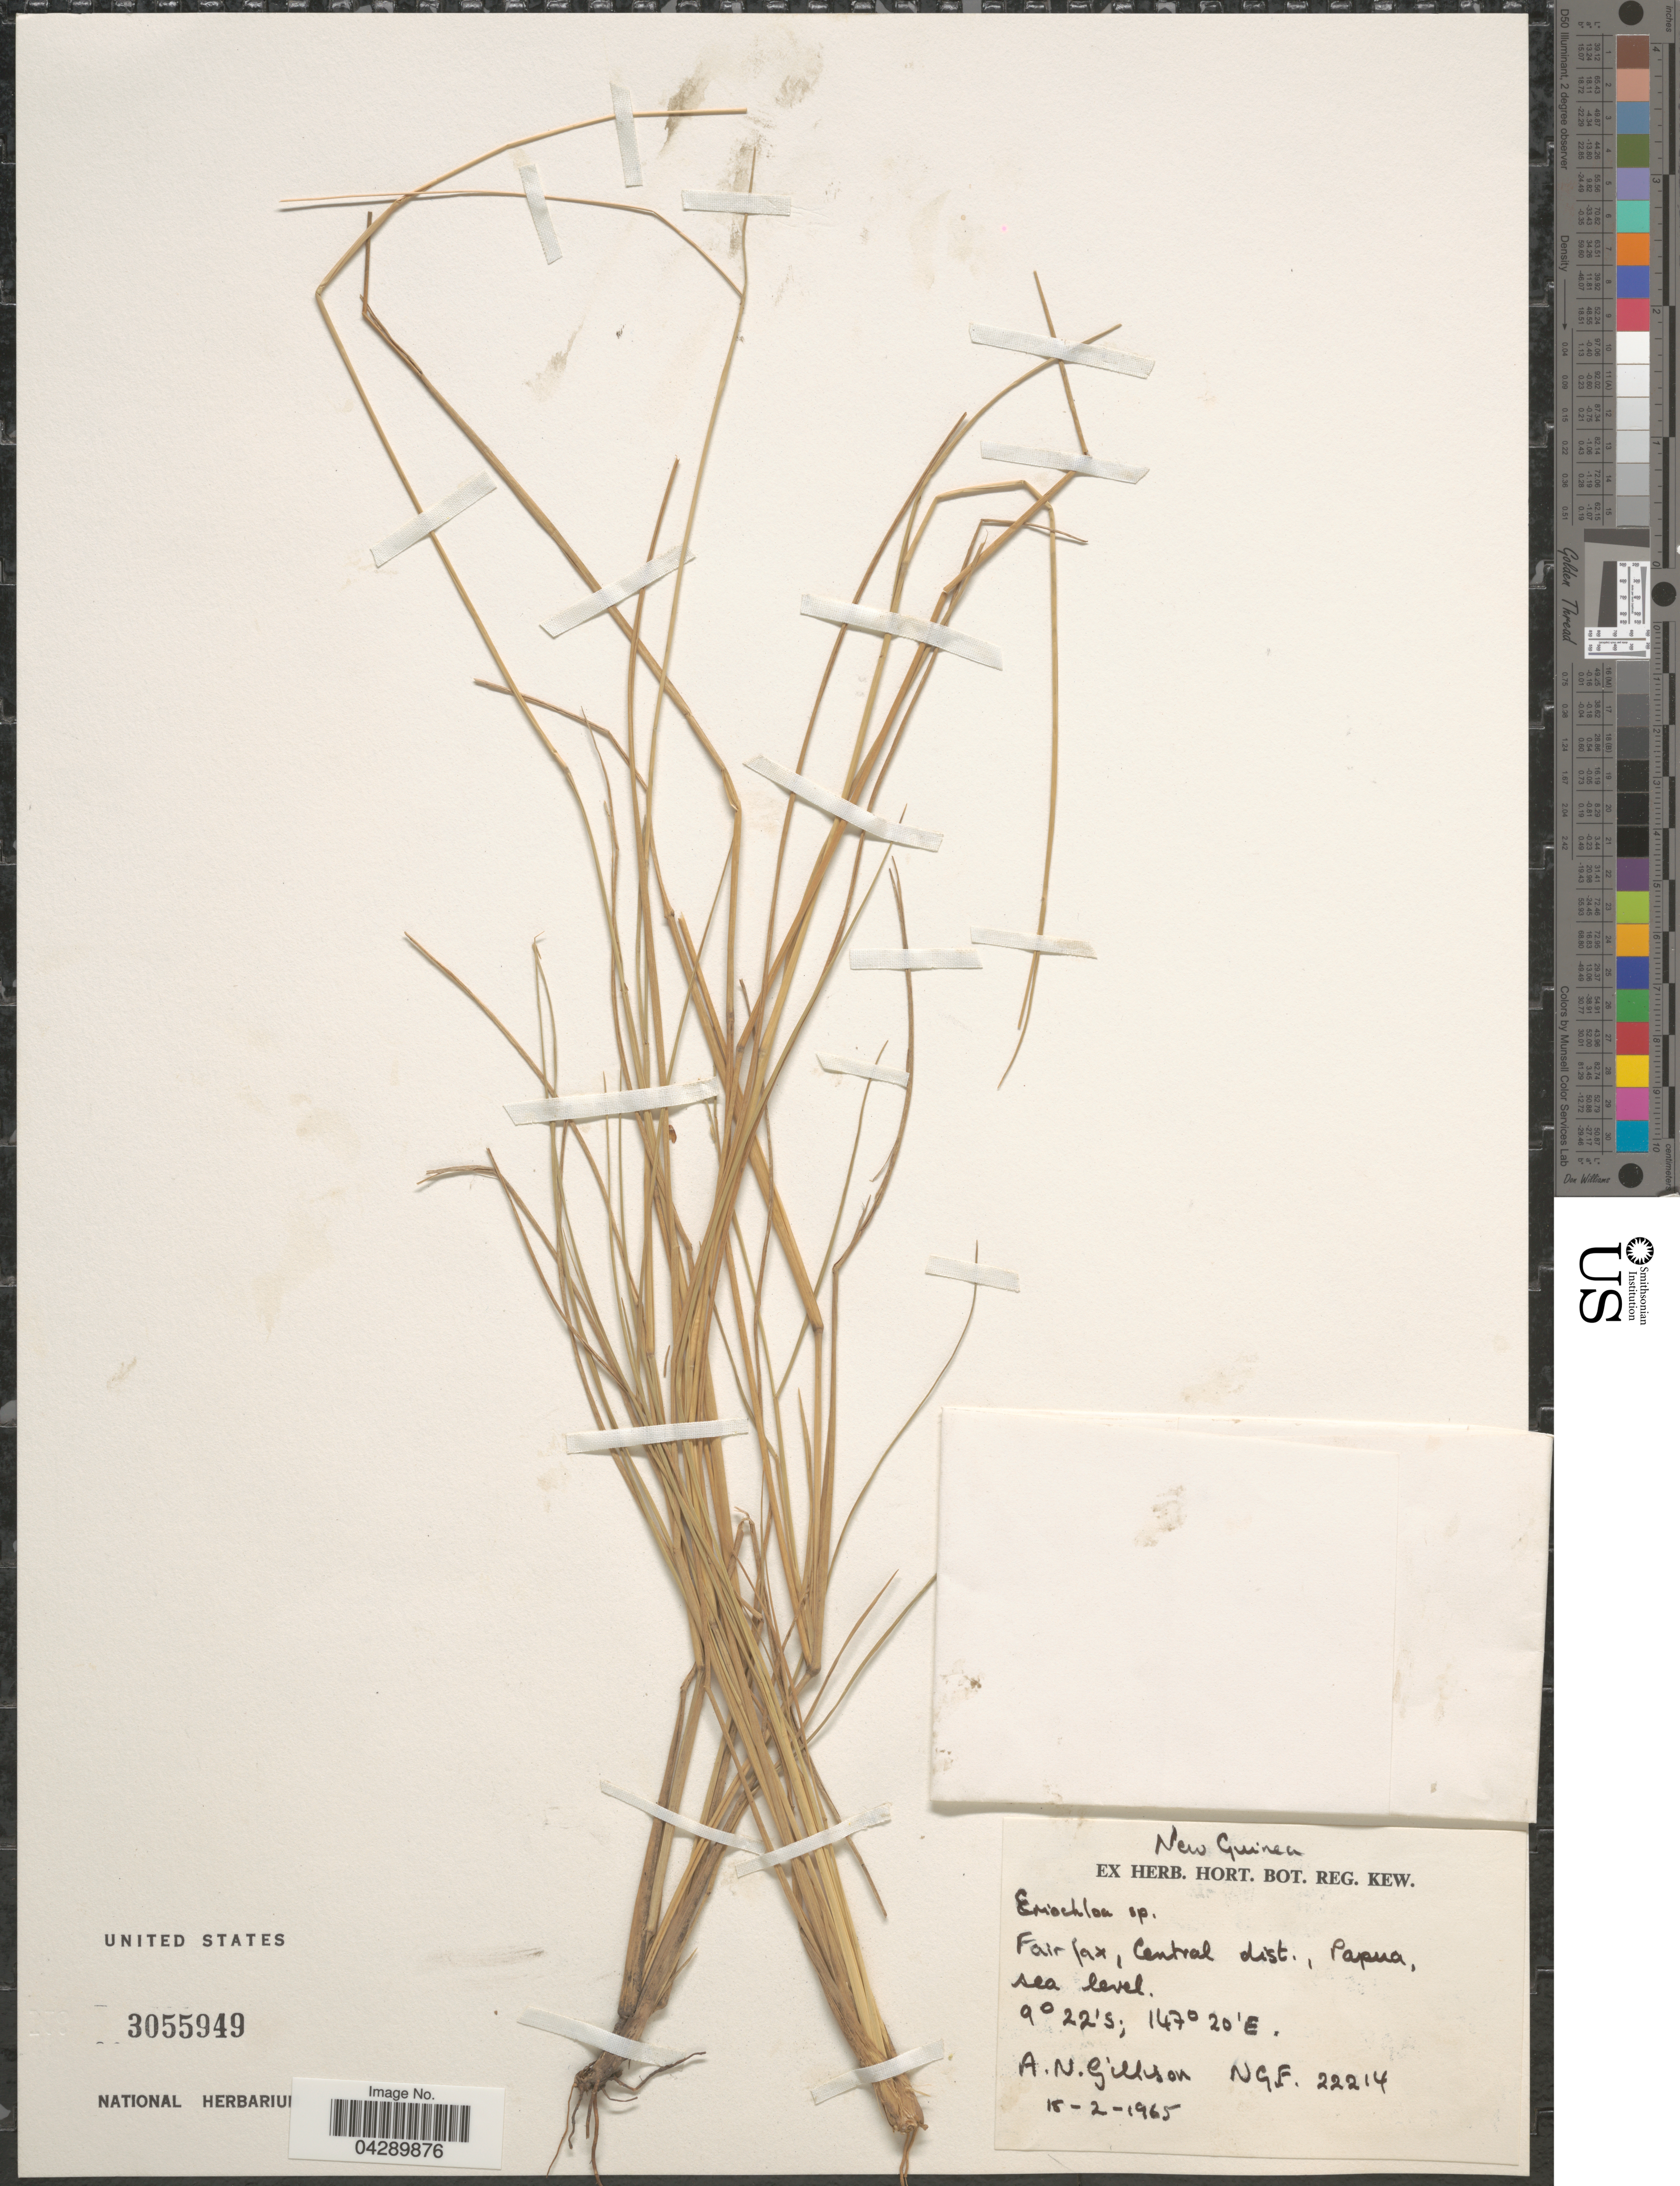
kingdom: Plantae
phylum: Tracheophyta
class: Liliopsida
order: Poales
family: Poaceae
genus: Eriochloa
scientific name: Eriochloa sp.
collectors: A. Gillison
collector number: NGF22214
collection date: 1965-02-15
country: Papua New Guinea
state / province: Central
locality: Fairfax, Central dist., Papua.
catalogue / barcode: US 3055949